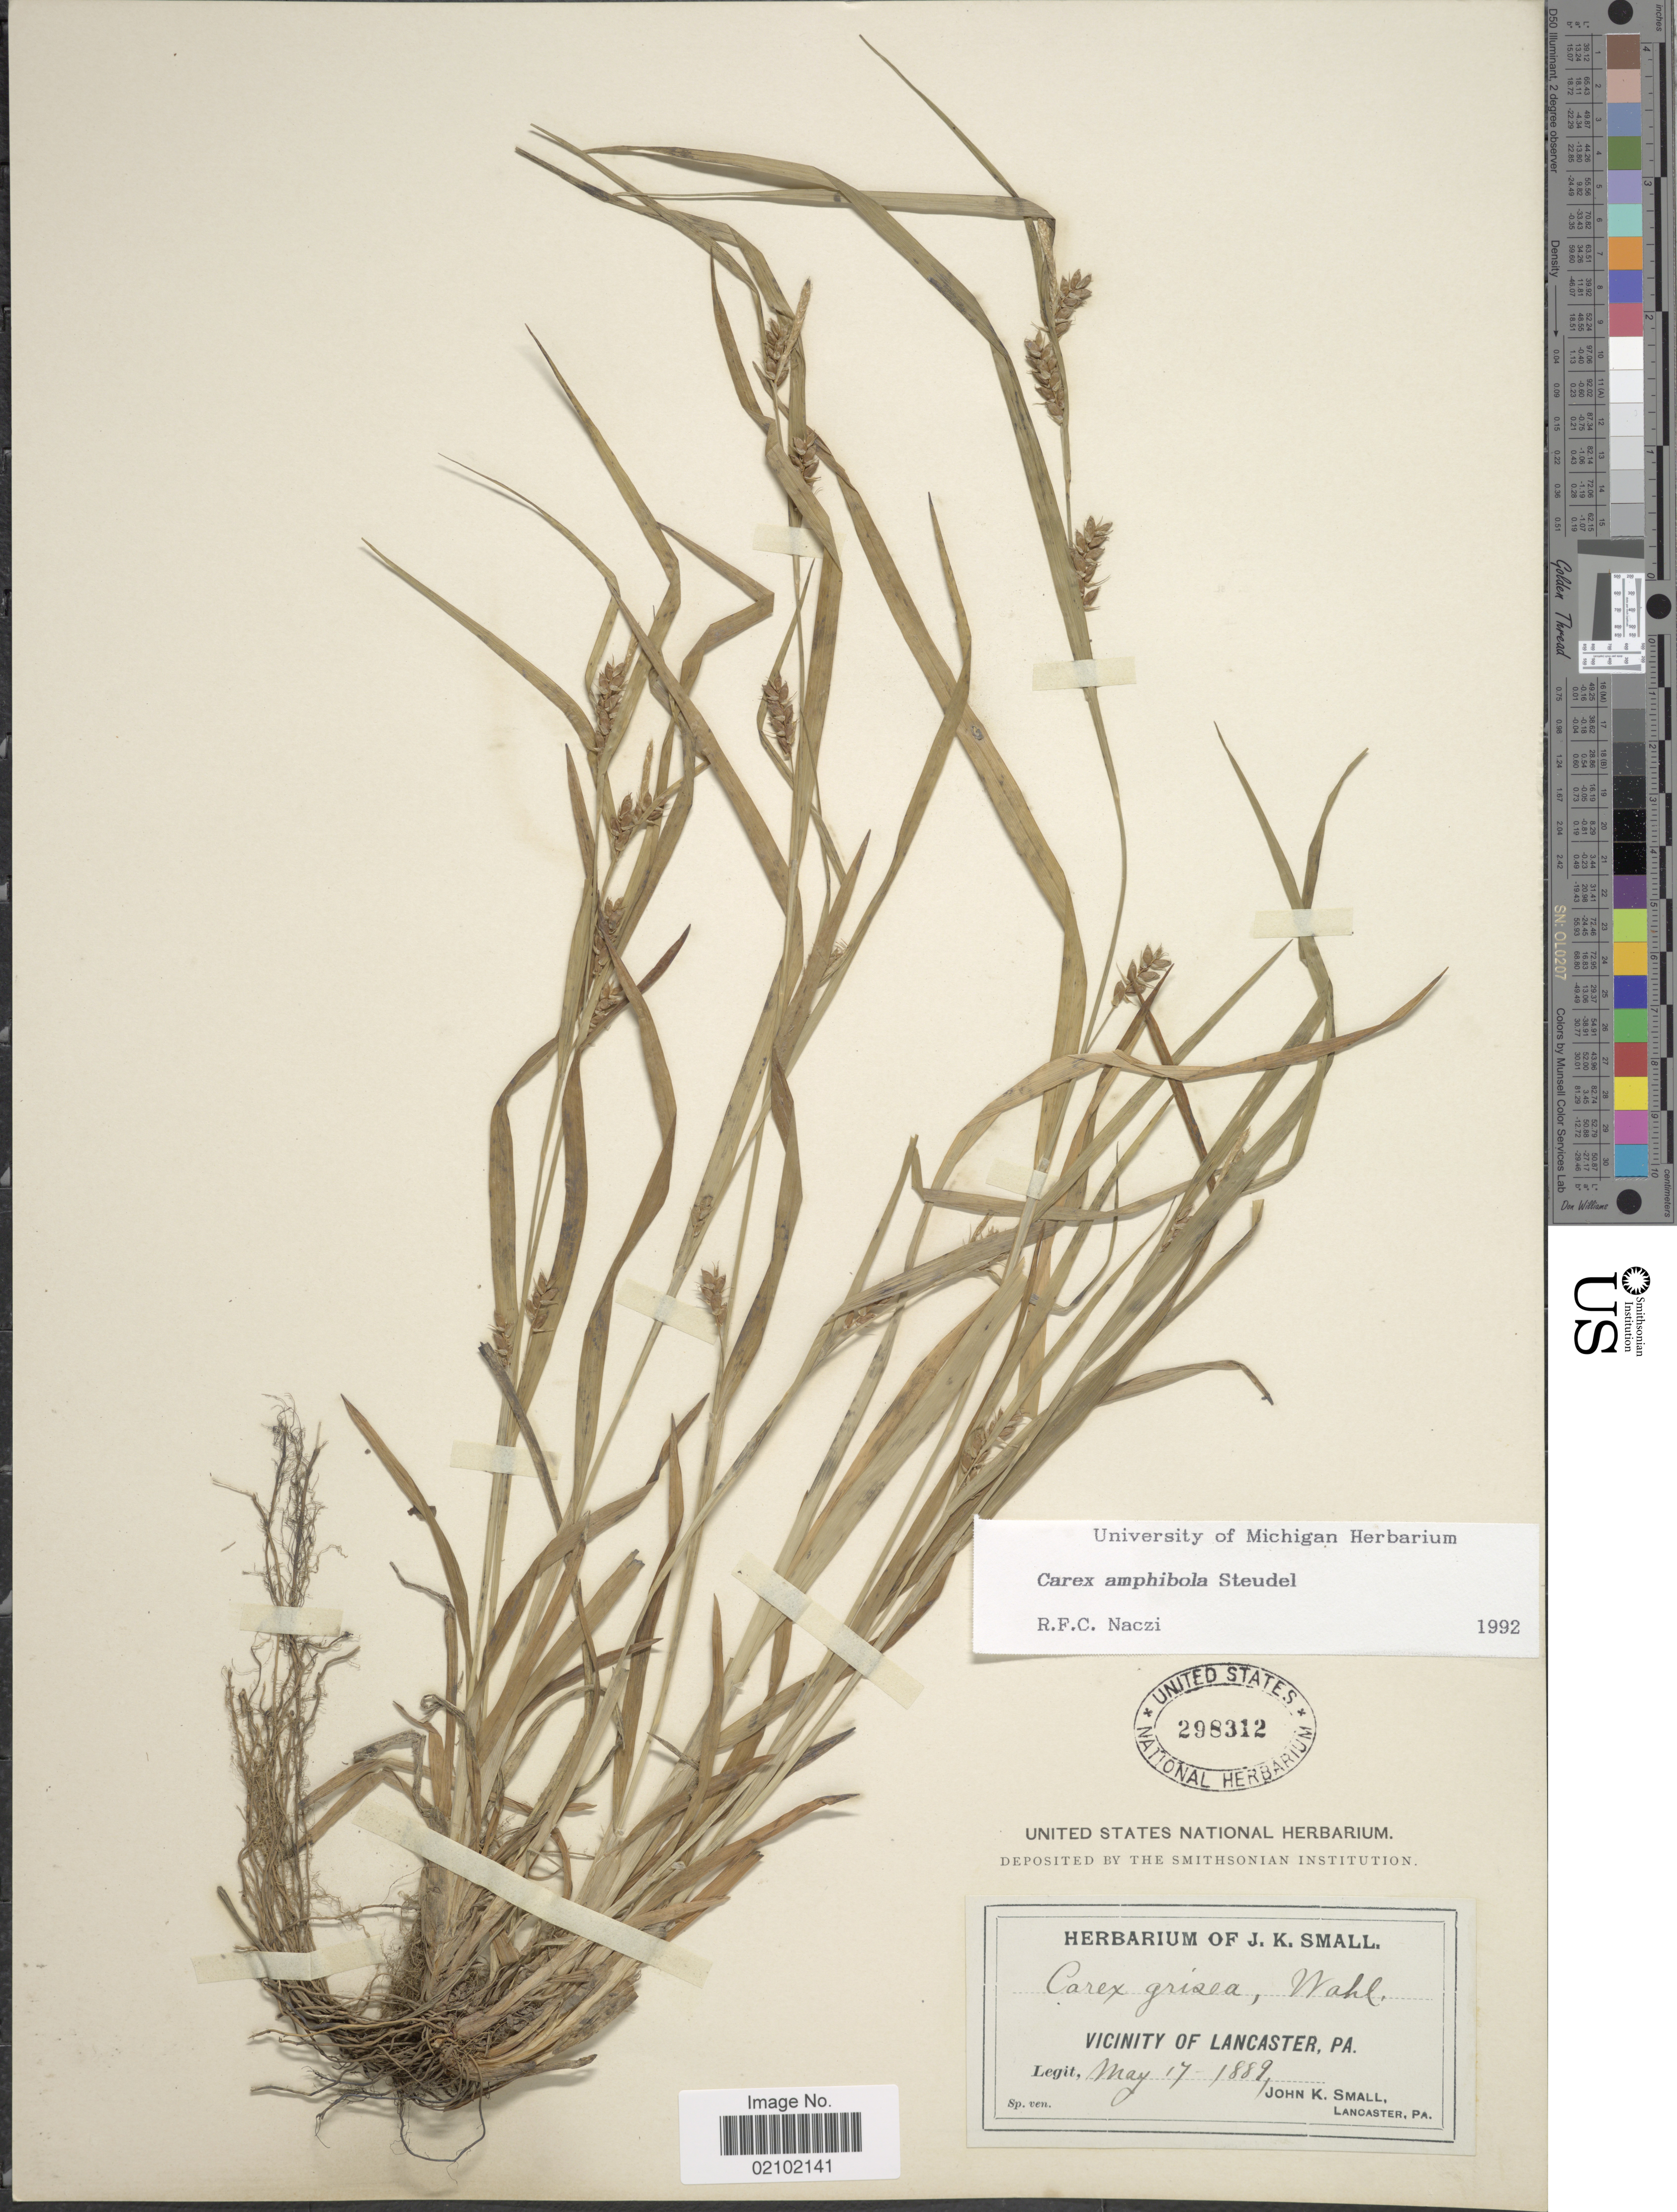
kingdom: Plantae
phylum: Tracheophyta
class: Liliopsida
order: Poales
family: Cyperaceae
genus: Carex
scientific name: Carex amphibola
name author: Steud.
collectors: J. K. Small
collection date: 1889-05-17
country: United States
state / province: Pennsylvania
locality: Vicinity of Lancaster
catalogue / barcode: US 298312